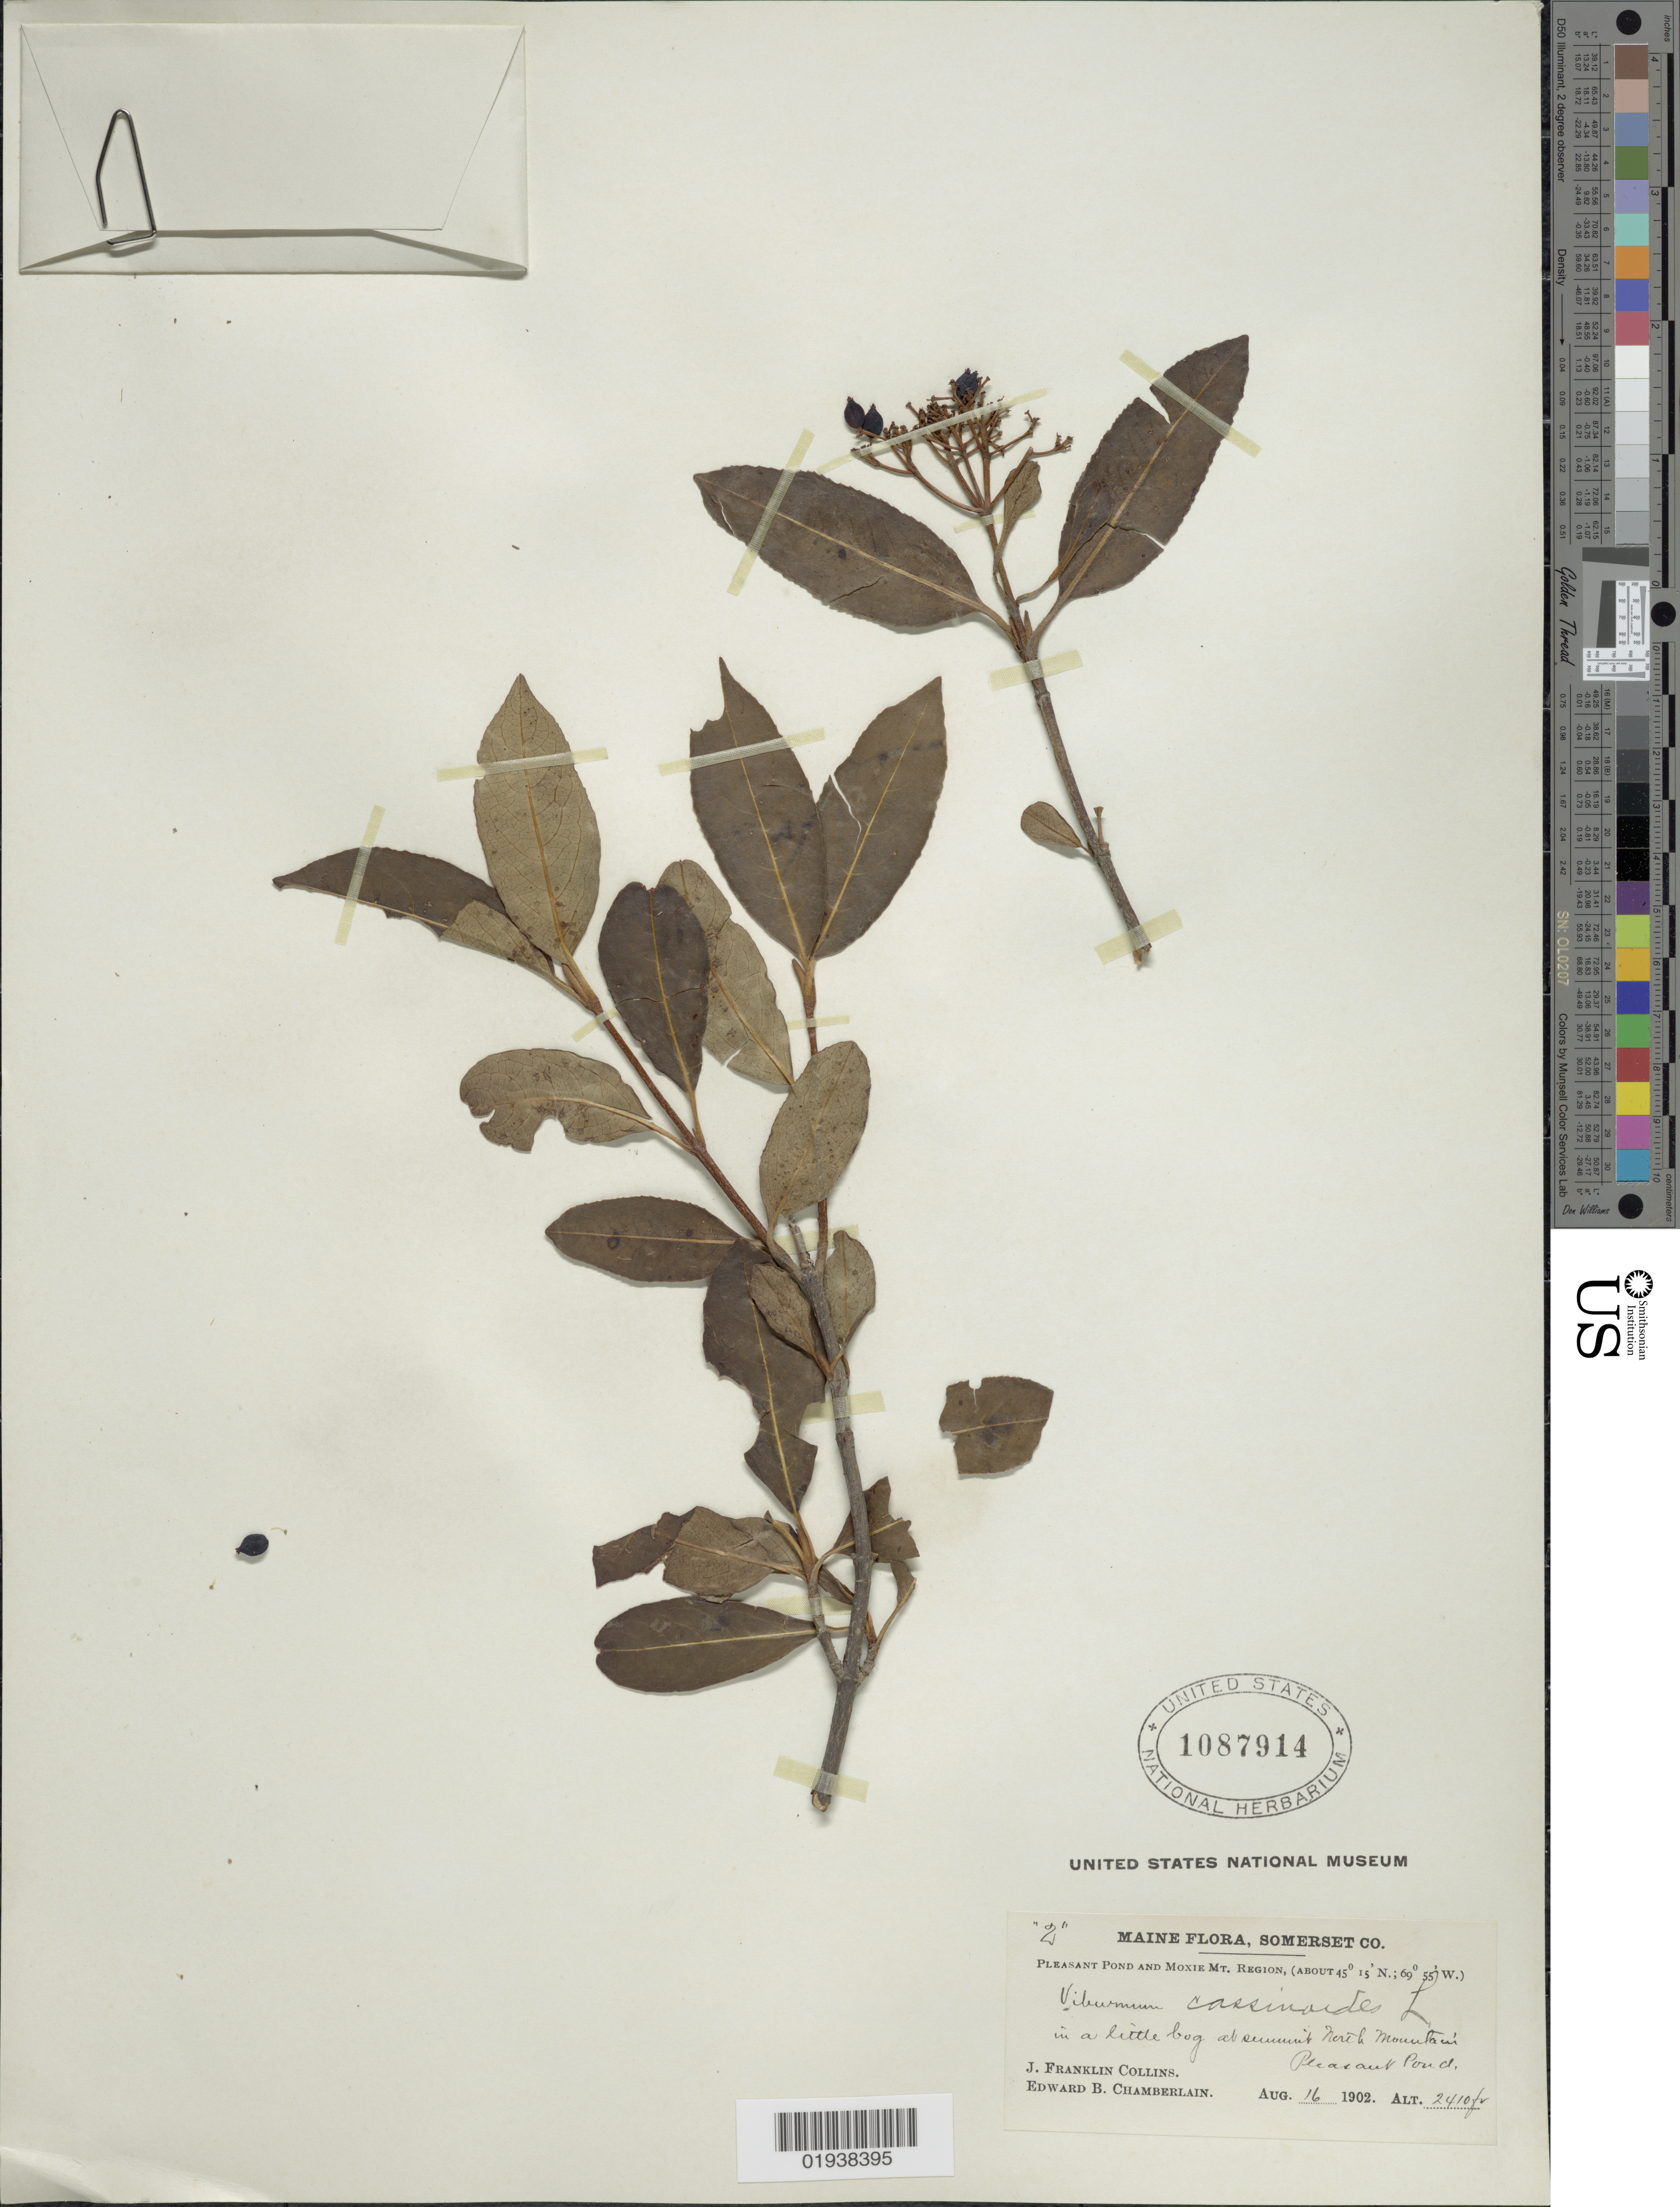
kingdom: Plantae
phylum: Tracheophyta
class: Magnoliopsida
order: Dipsacales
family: Viburnaceae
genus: Viburnum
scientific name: Viburnum cassinoides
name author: L.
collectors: J. Collins & E. Chamberlain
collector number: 2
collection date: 1902-08-16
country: United States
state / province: Maine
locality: Somerset Co. Pleasant Pond and Moxie Mt. Region. In a little bog at summit North Mountain. Pleasant Pond.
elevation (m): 735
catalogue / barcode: US 1087914